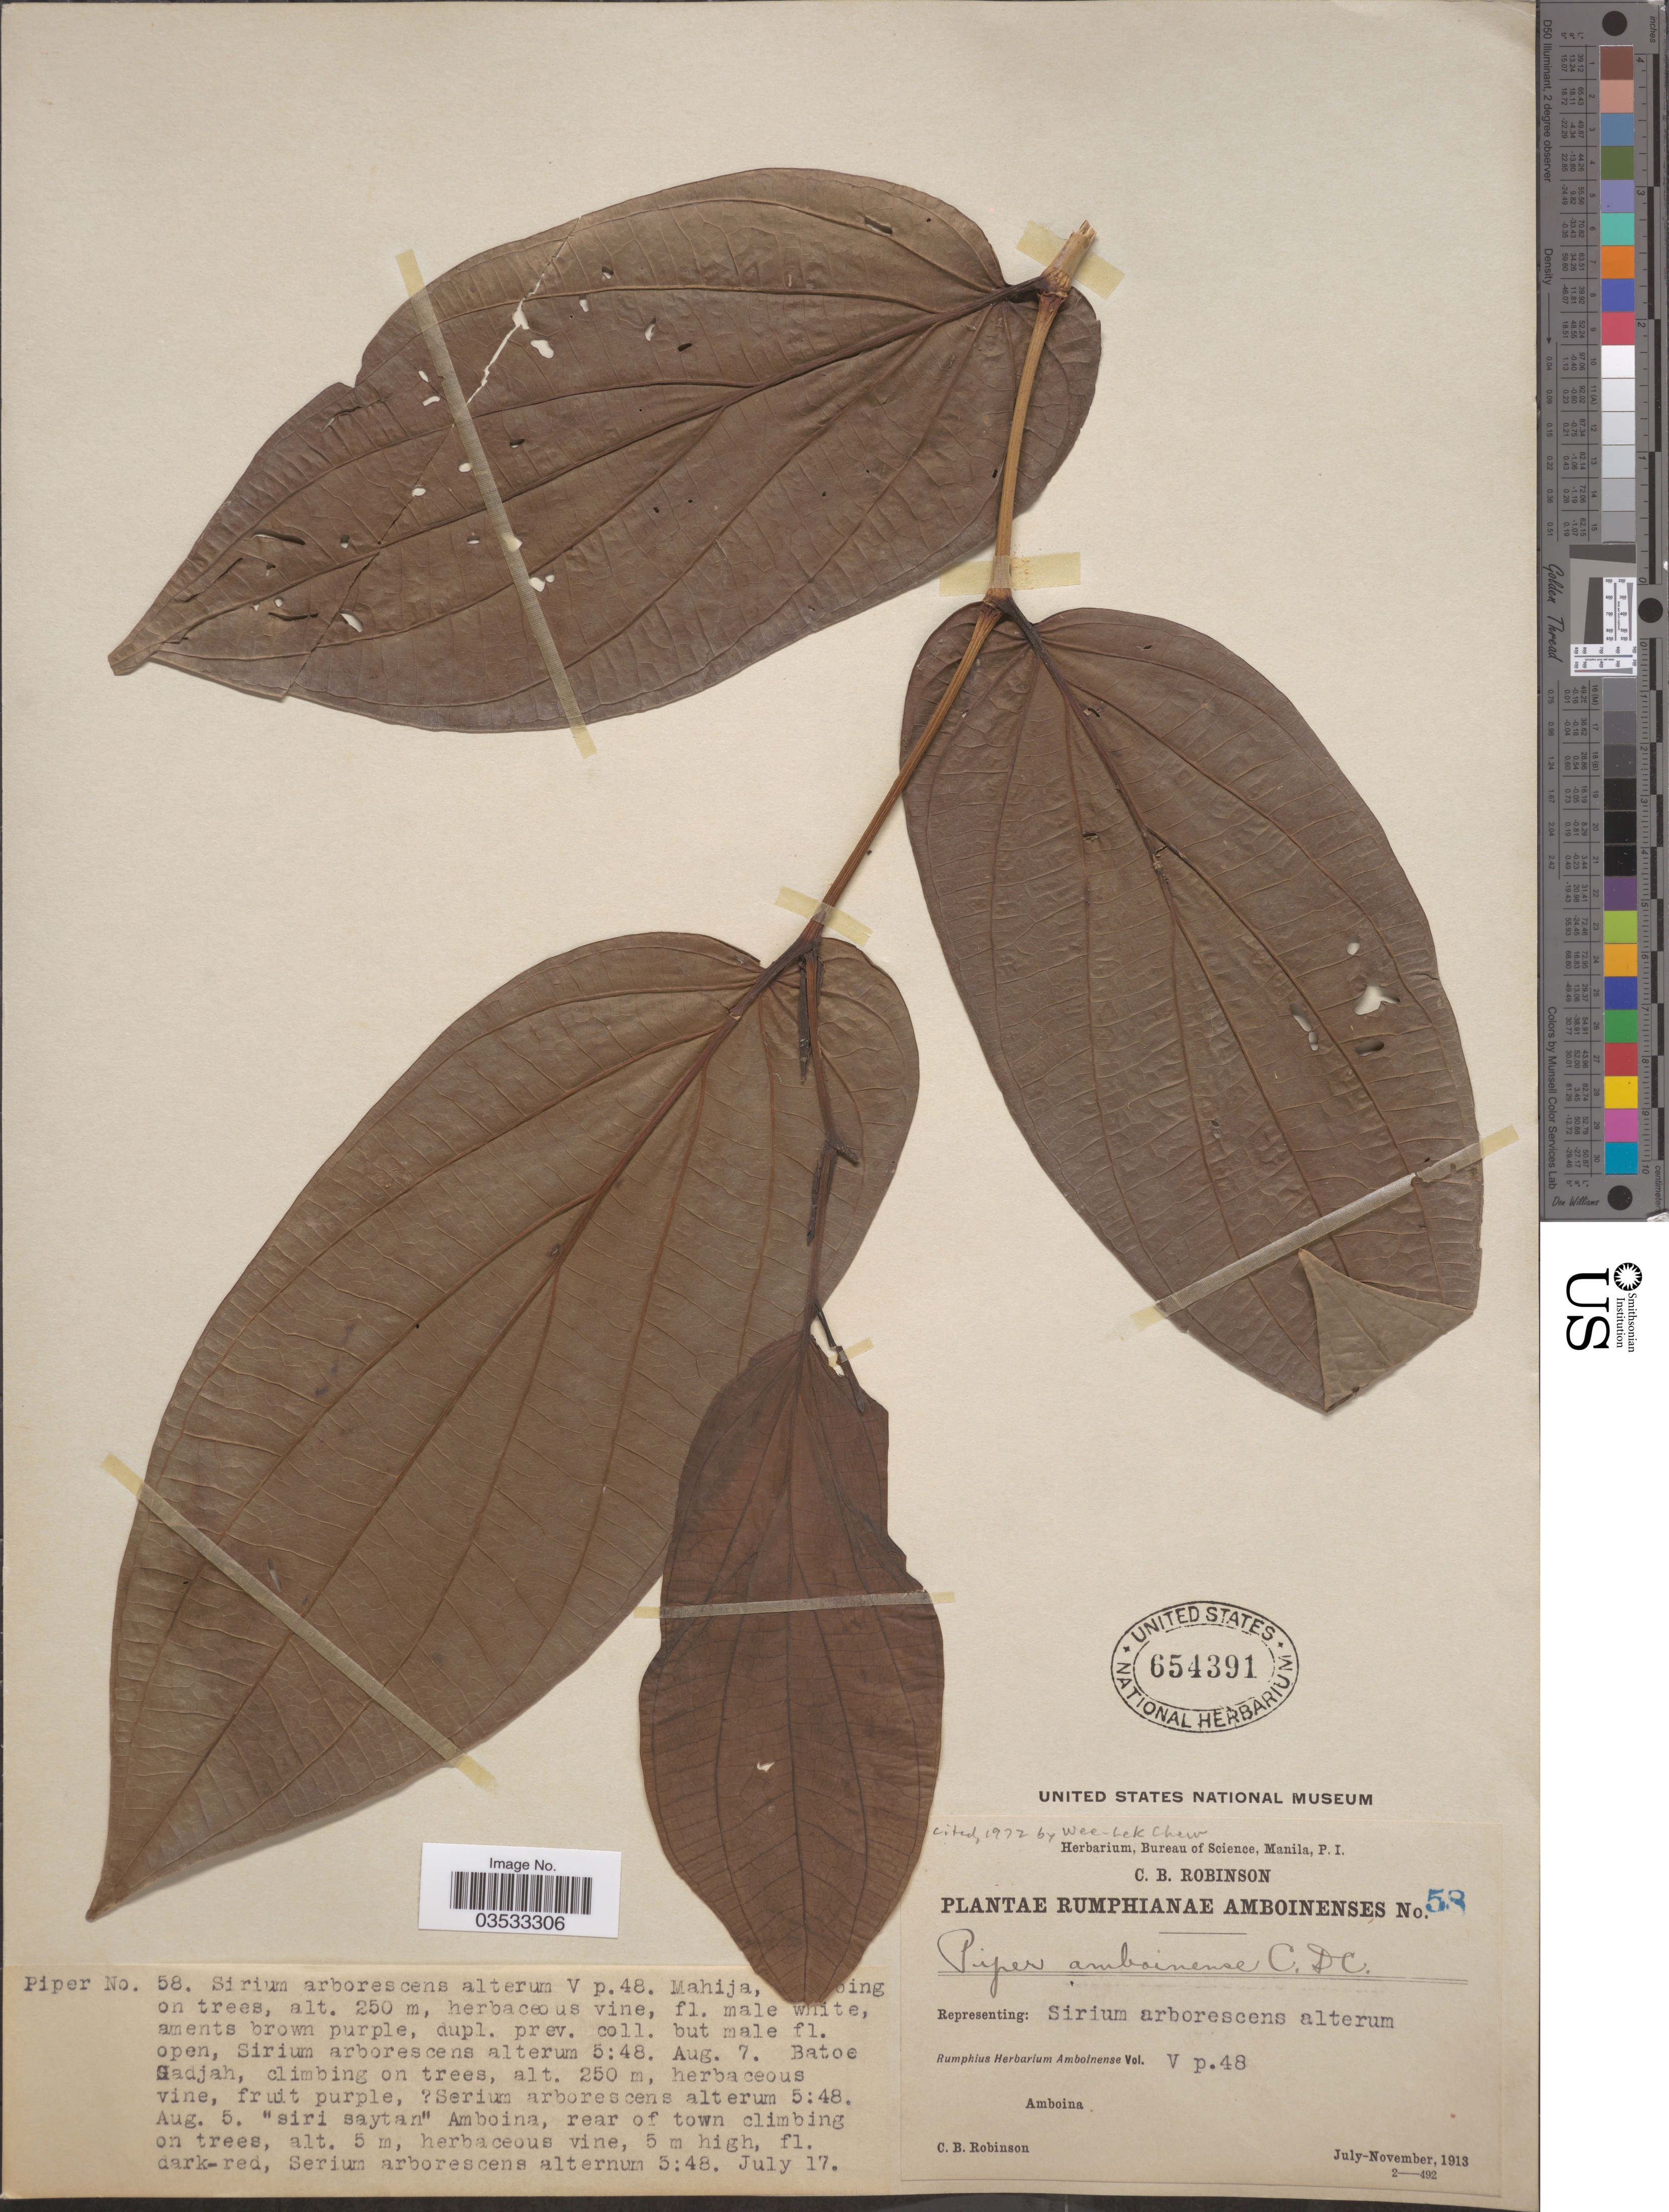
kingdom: Plantae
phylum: Tracheophyta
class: Magnoliopsida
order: Piperales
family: Piperaceae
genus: Piper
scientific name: Piper amboinense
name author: (Miq.) C. DC.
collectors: C. Robinson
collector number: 58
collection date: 1913-08-07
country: Indonesia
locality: Mahija, [illegible text]oing on trees. Rumphianae Amboinenses. Amboina.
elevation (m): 250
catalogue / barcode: US 654391